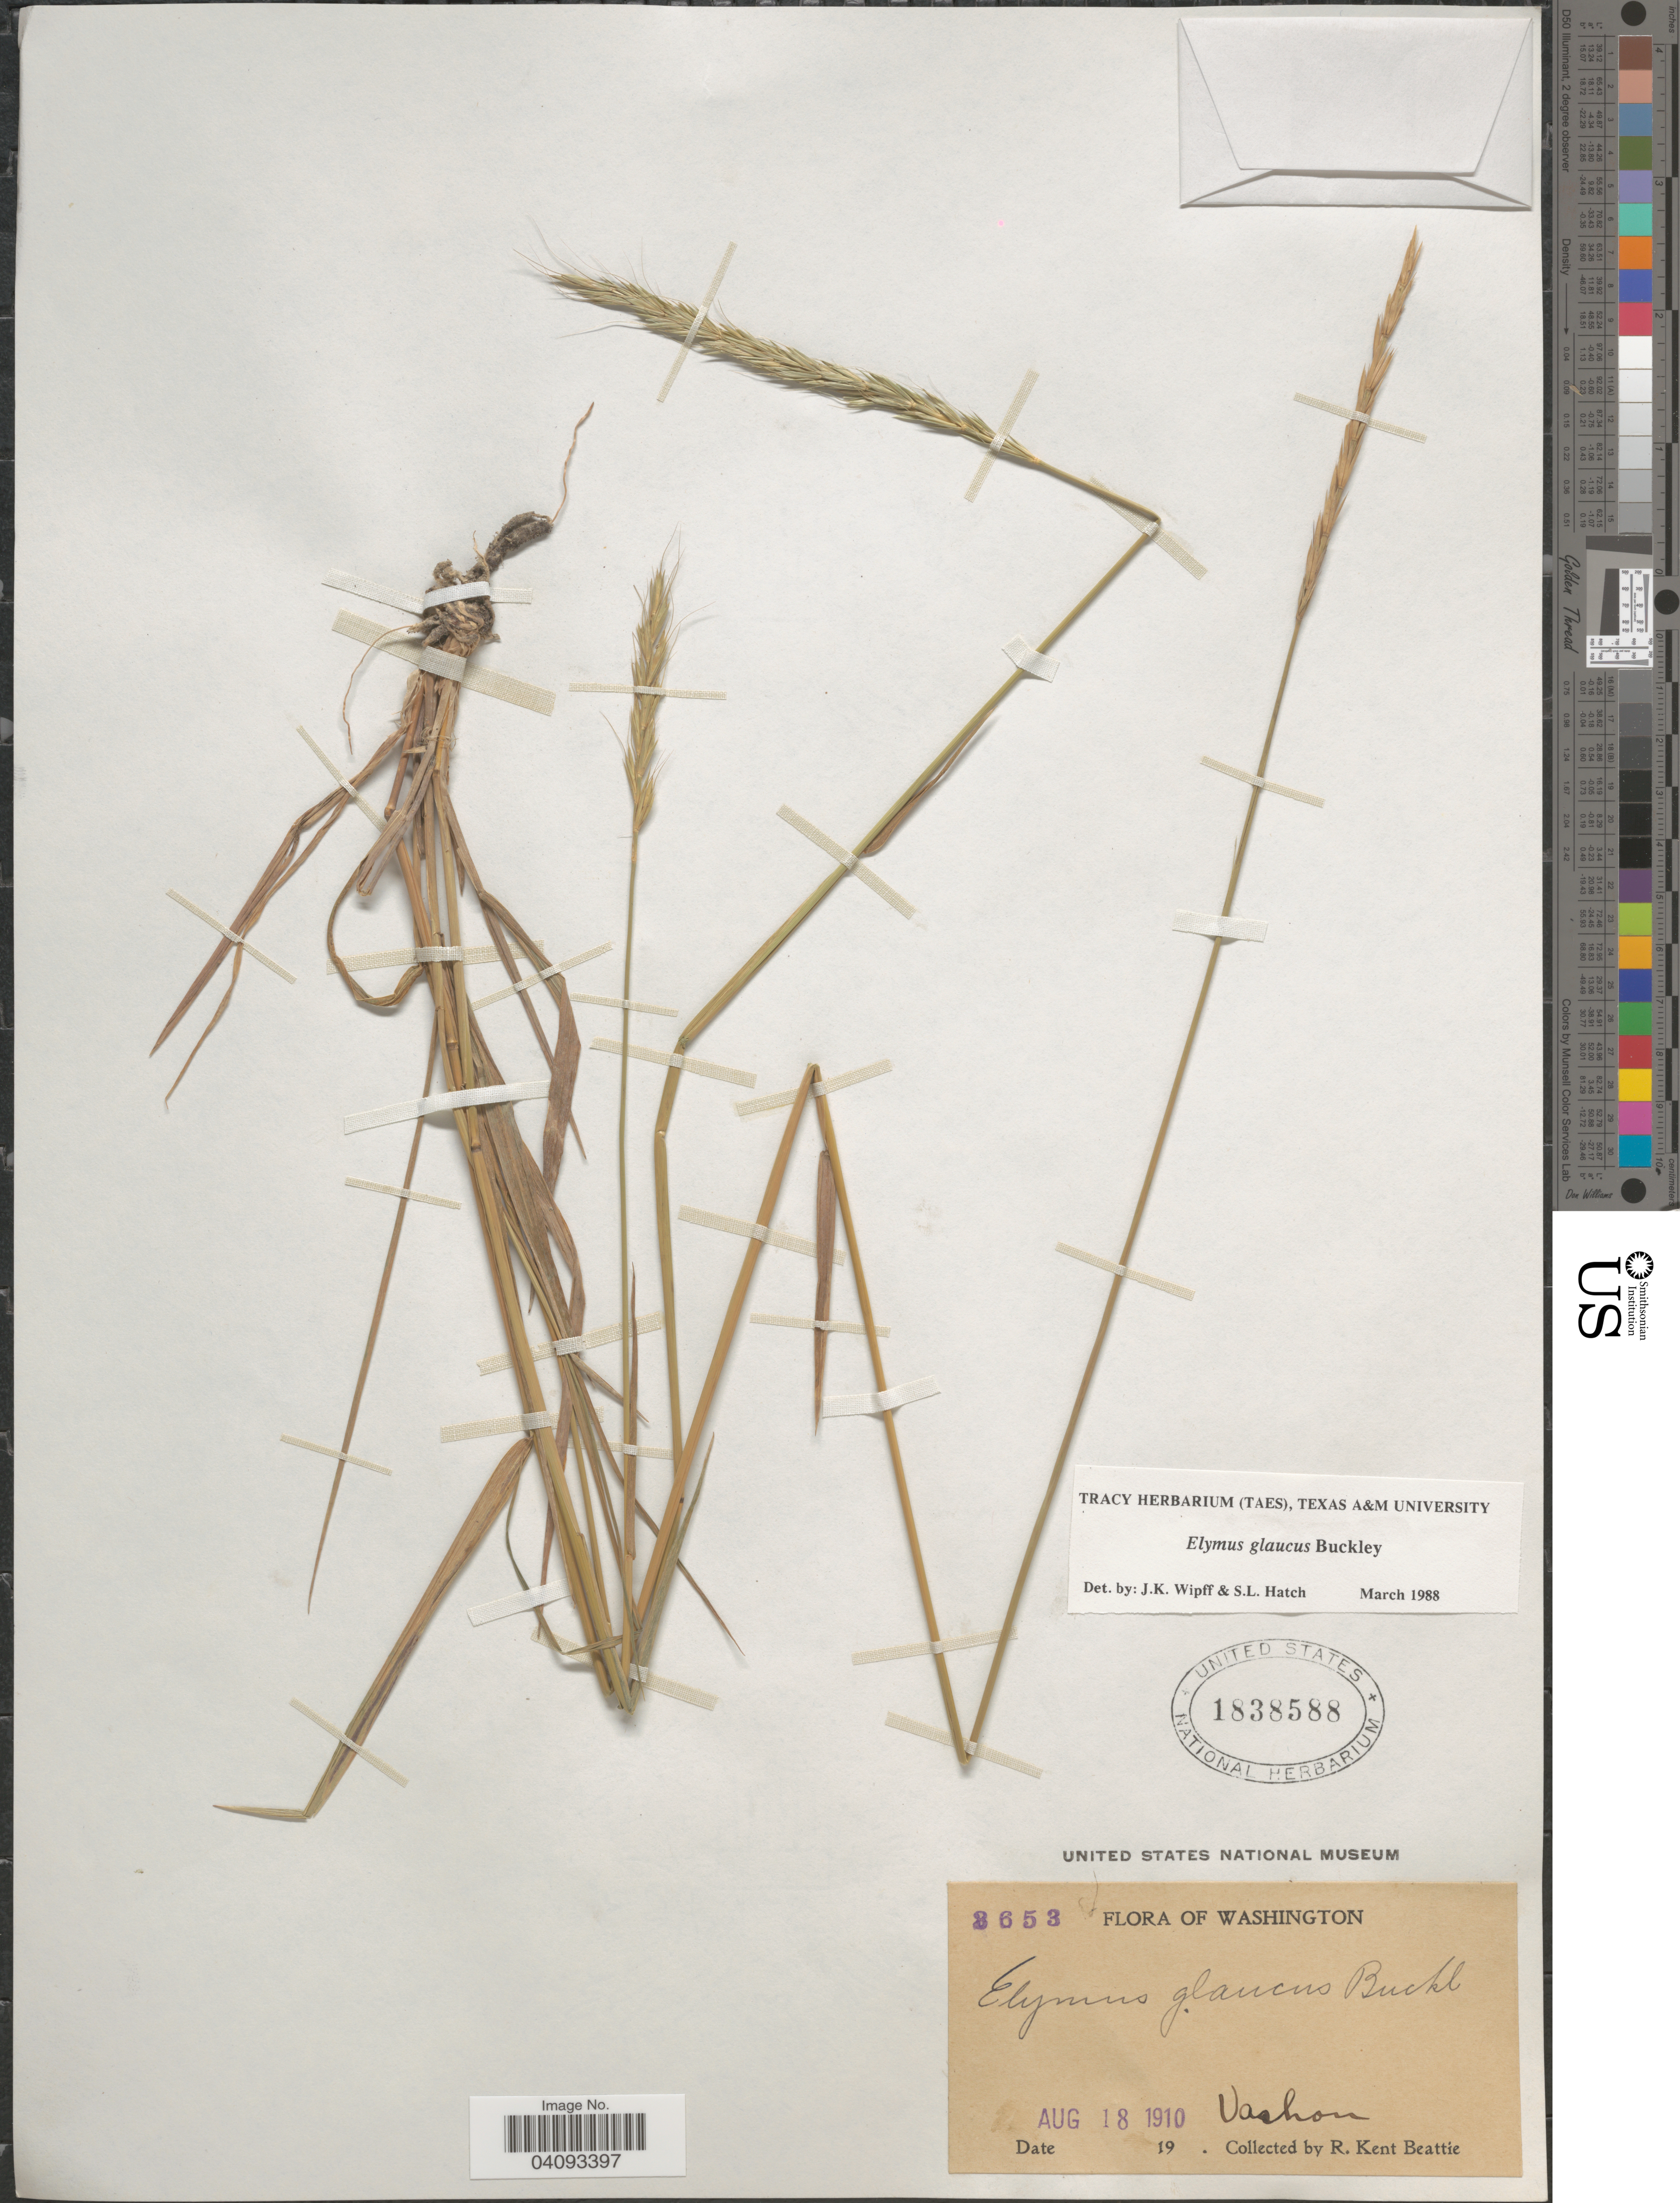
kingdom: Plantae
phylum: Tracheophyta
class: Liliopsida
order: Poales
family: Poaceae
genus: Elymus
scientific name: Elymus glaucus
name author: Buckley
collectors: R. K. Beattie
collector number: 3653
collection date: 1910-08-18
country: United States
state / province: Washington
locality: Vashon.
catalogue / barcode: US 1838588